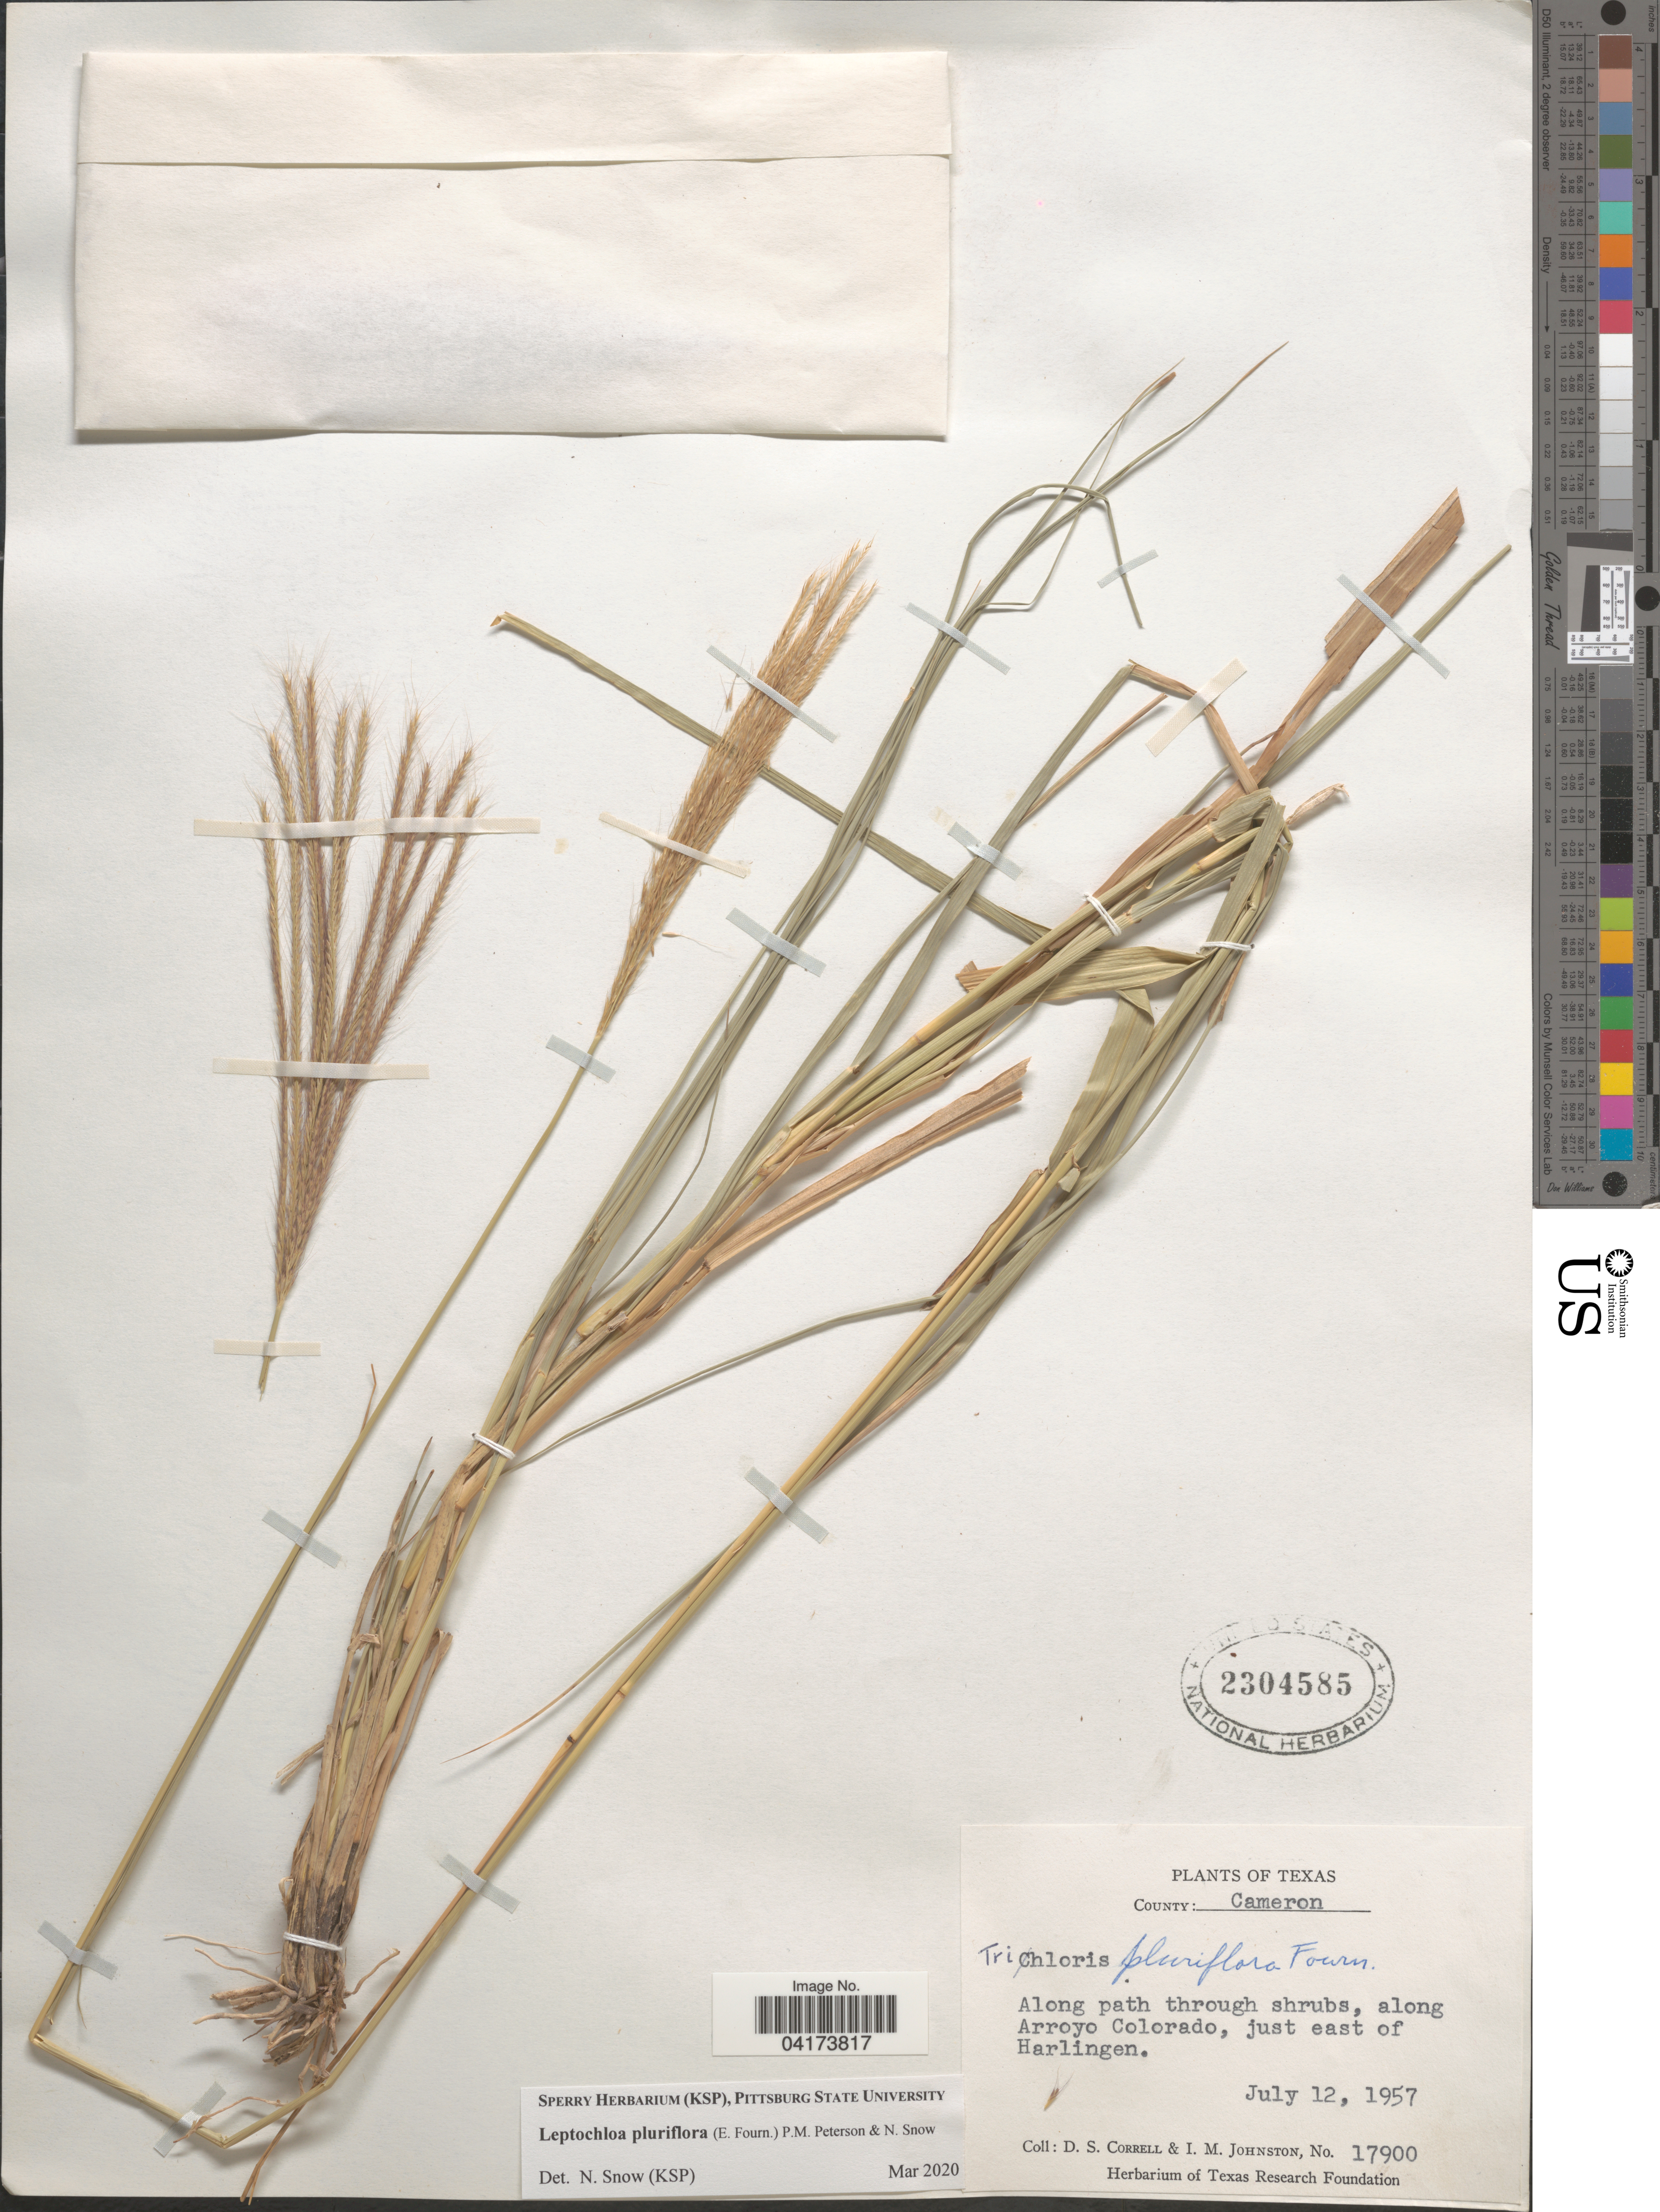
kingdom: Plantae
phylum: Tracheophyta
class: Liliopsida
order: Poales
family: Poaceae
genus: Leptochloa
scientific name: Leptochloa pluriflora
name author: (E. Fourn.) P.M. Peterson & N. Snow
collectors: D. S. Correll & I.M. Johnston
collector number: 17900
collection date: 1957-07-12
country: United States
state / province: Texas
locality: County: Cameron. Along path through shrubs, along Arroyo Colorado, just east of Harlingen.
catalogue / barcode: US 2304585